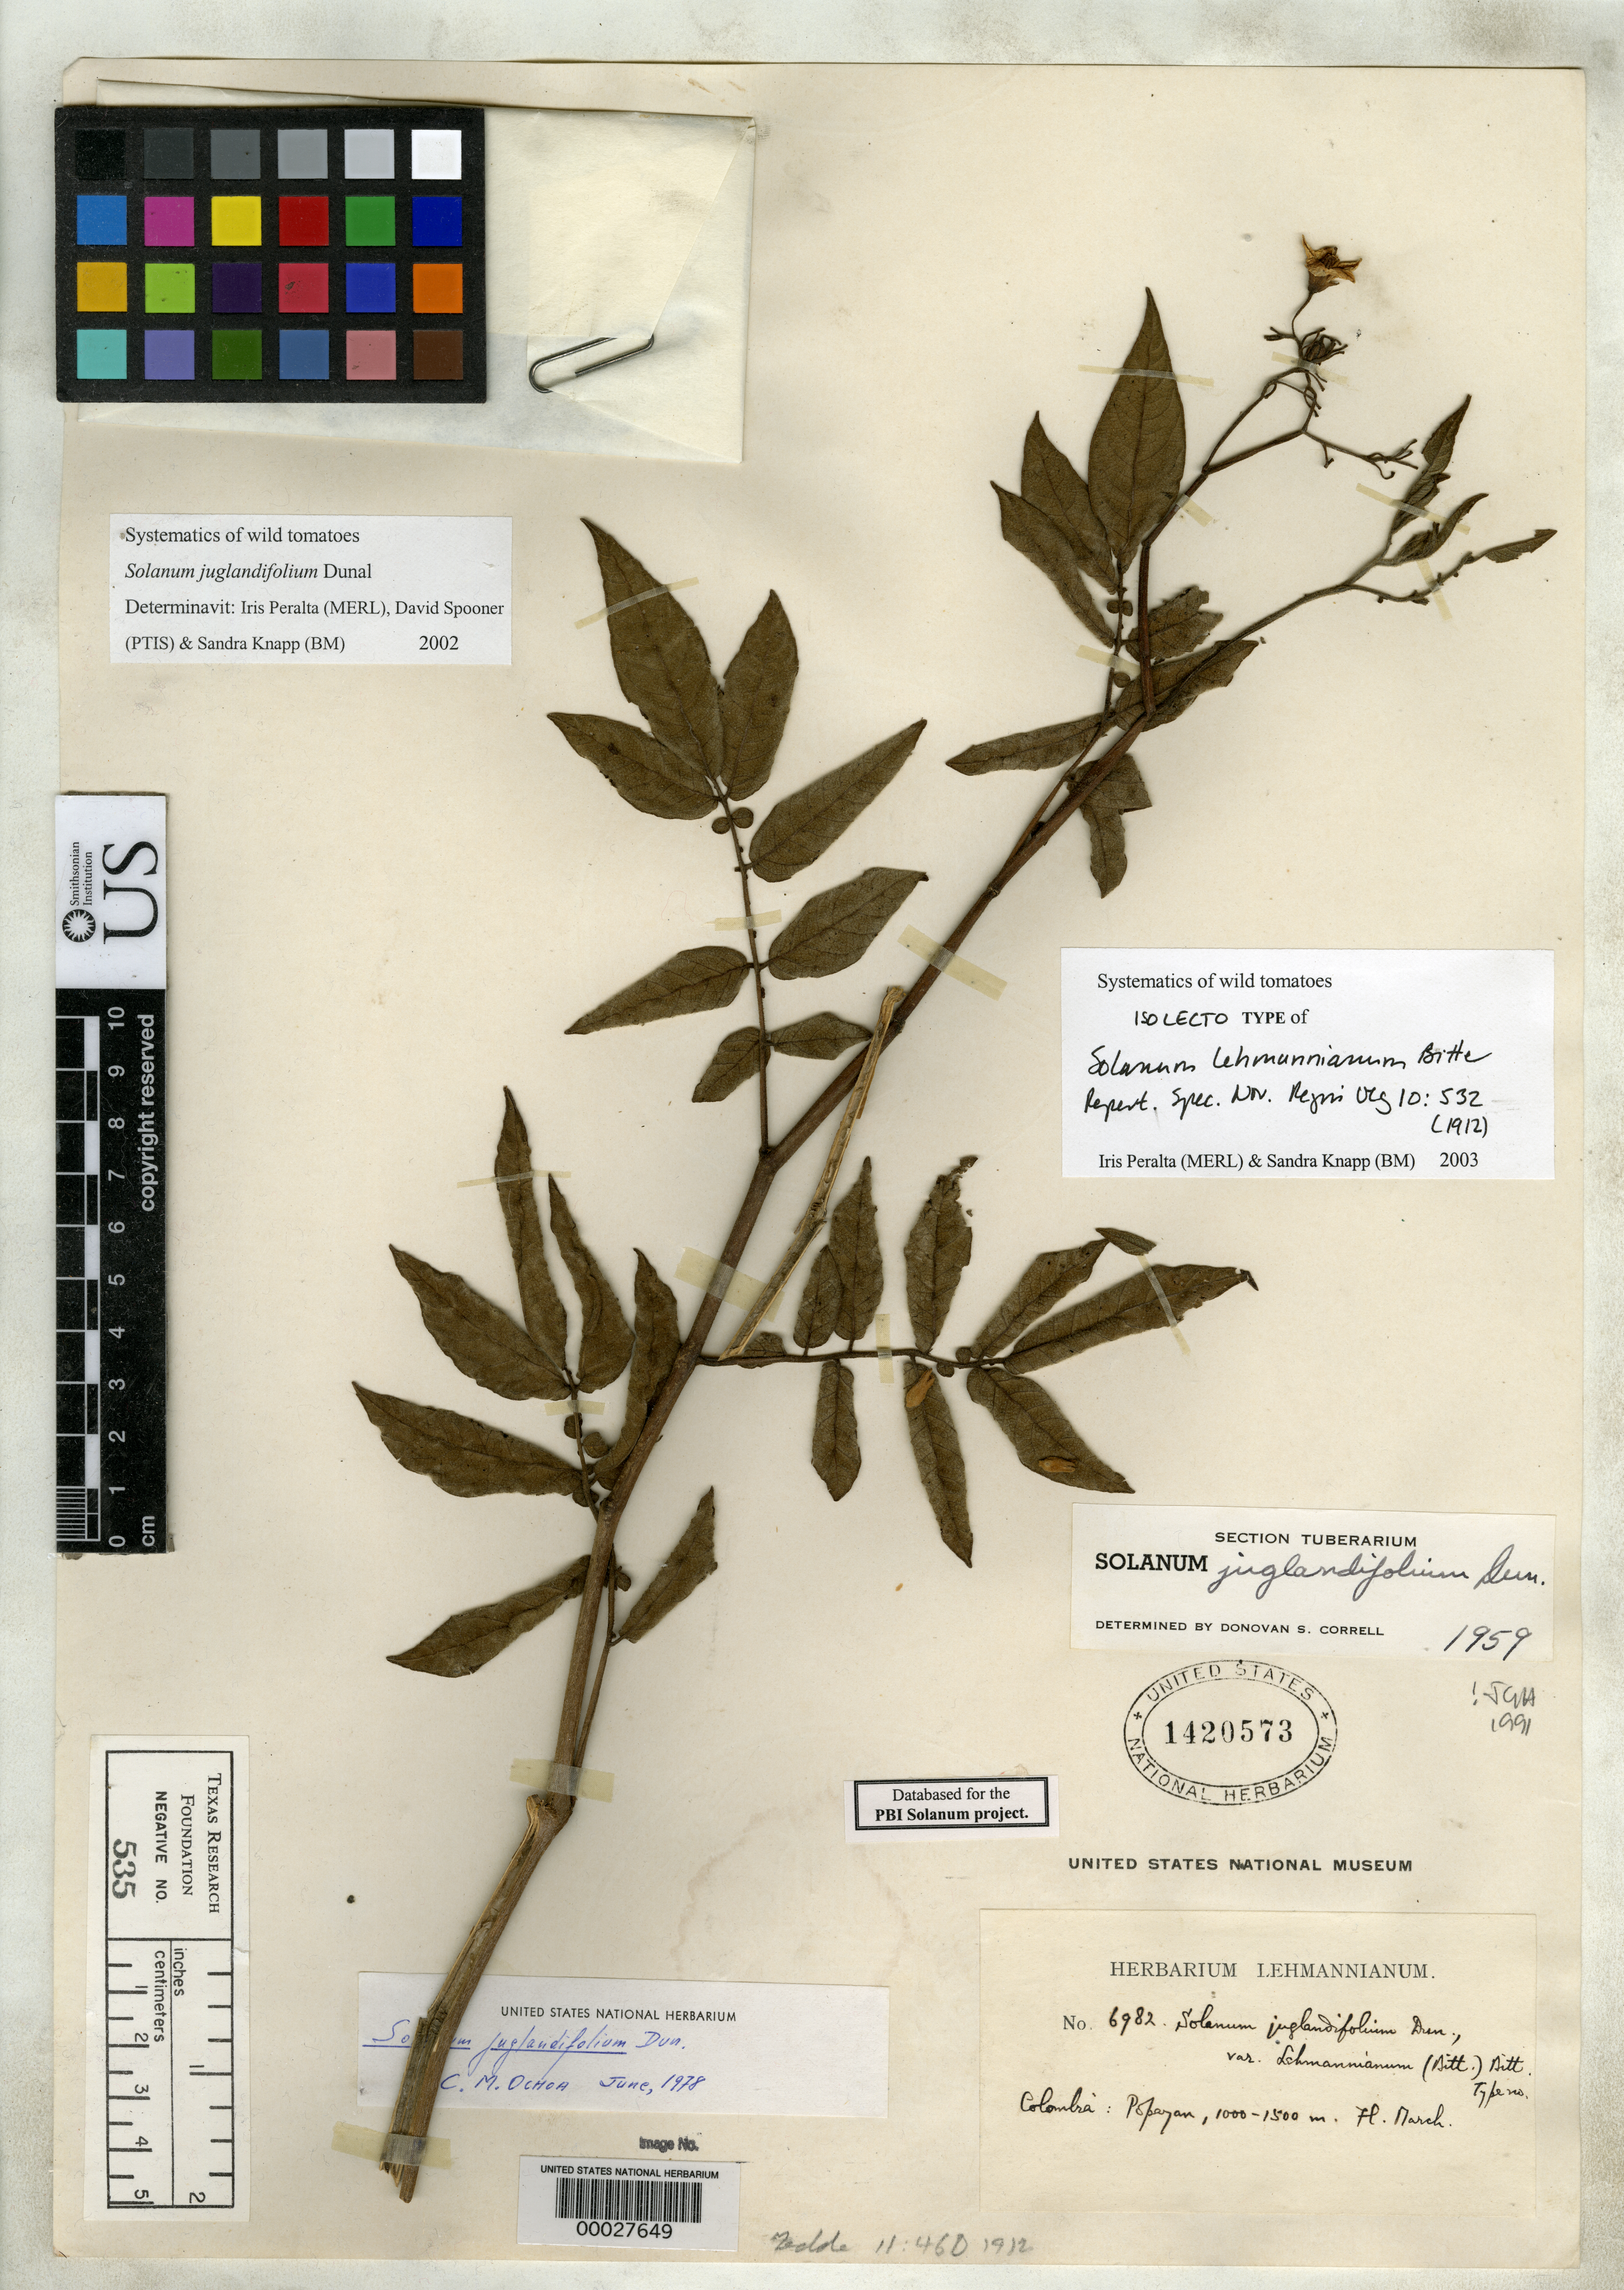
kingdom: Plantae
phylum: Tracheophyta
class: Magnoliopsida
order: Solanales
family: Solanaceae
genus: Solanum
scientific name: Solanum lehmannianum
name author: Bitter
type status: Isotype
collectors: F. C. Lehmann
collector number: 6982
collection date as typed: Mar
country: Colombia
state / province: Cauca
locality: Popayan.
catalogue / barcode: US 1420573